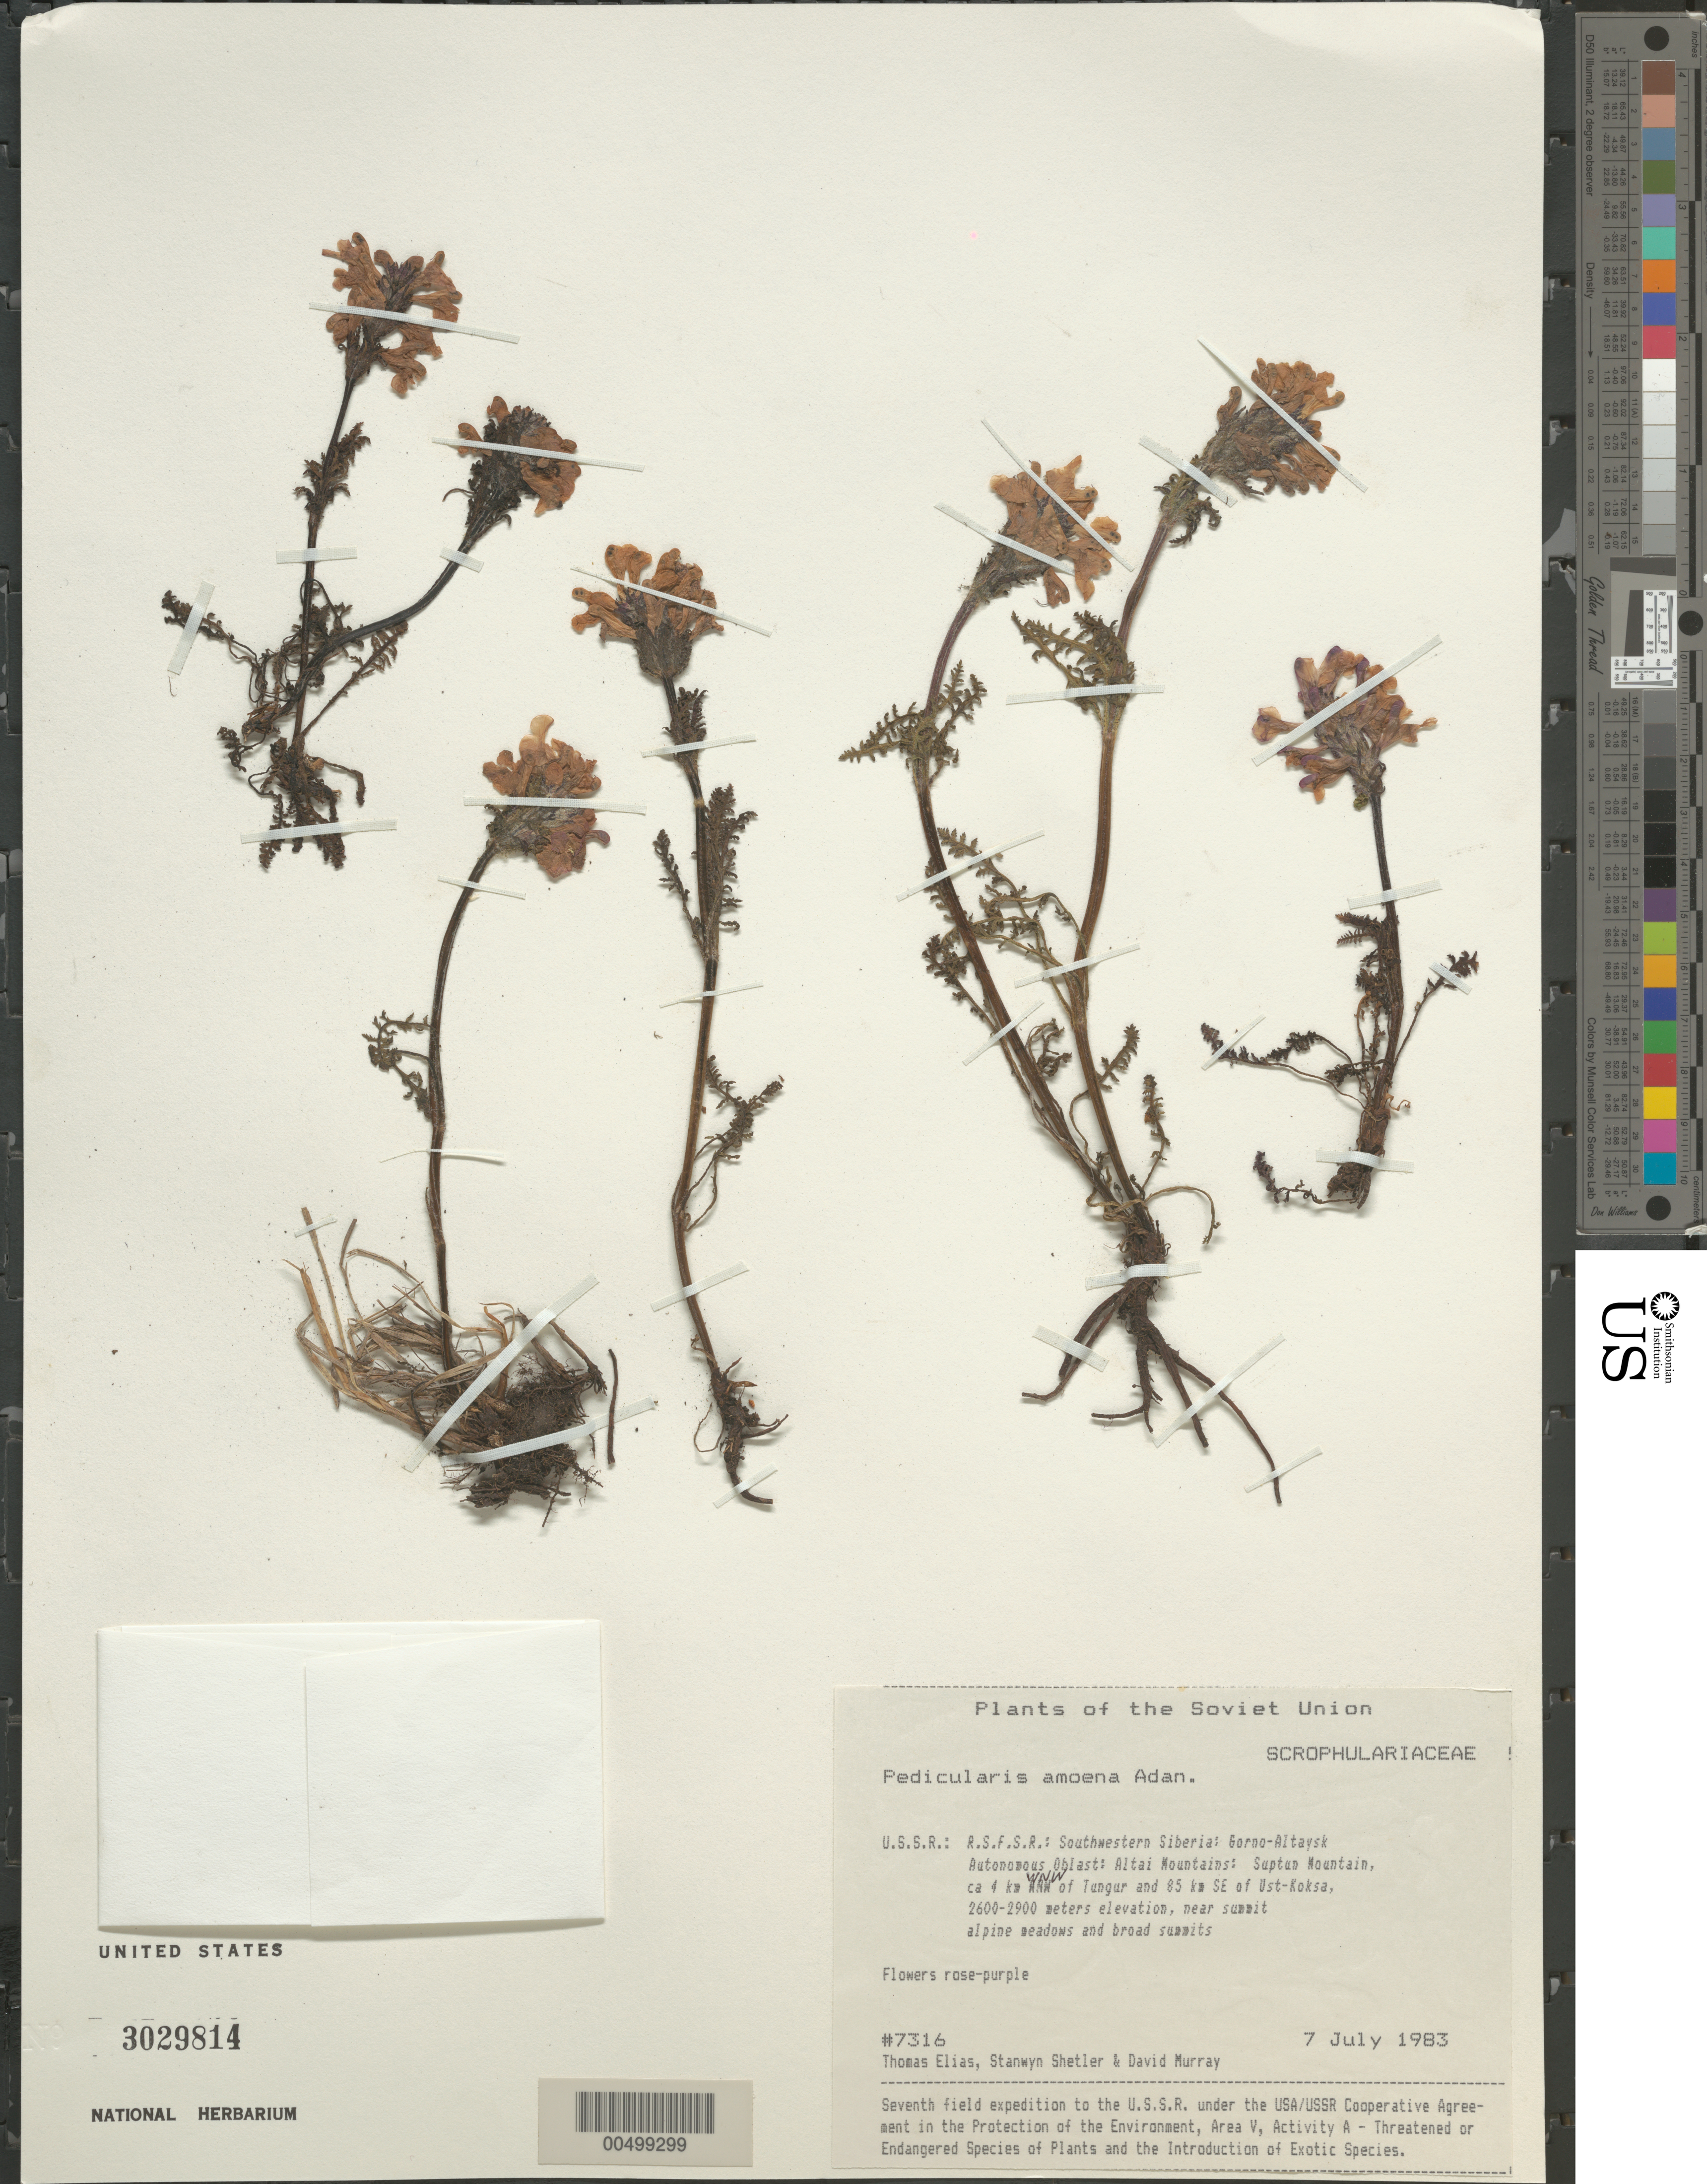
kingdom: Plantae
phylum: Tracheophyta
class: Magnoliopsida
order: Lamiales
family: Orobanchaceae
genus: Pedicularis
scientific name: Pedicularis amoena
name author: Adams ex Stev.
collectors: T. Elias, S. Shetler & D. F. Murray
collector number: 7316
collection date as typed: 07 Jul 1983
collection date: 1983-07-07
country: Russian Federation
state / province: Altai Republic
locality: Altai Mountains, Suptun Mountain, ca. 4 km WNW of Tungur and 85 km SE of Ust-Koksa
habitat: near summit; alpine meadows and broad summits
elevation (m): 2600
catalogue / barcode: US 3029814